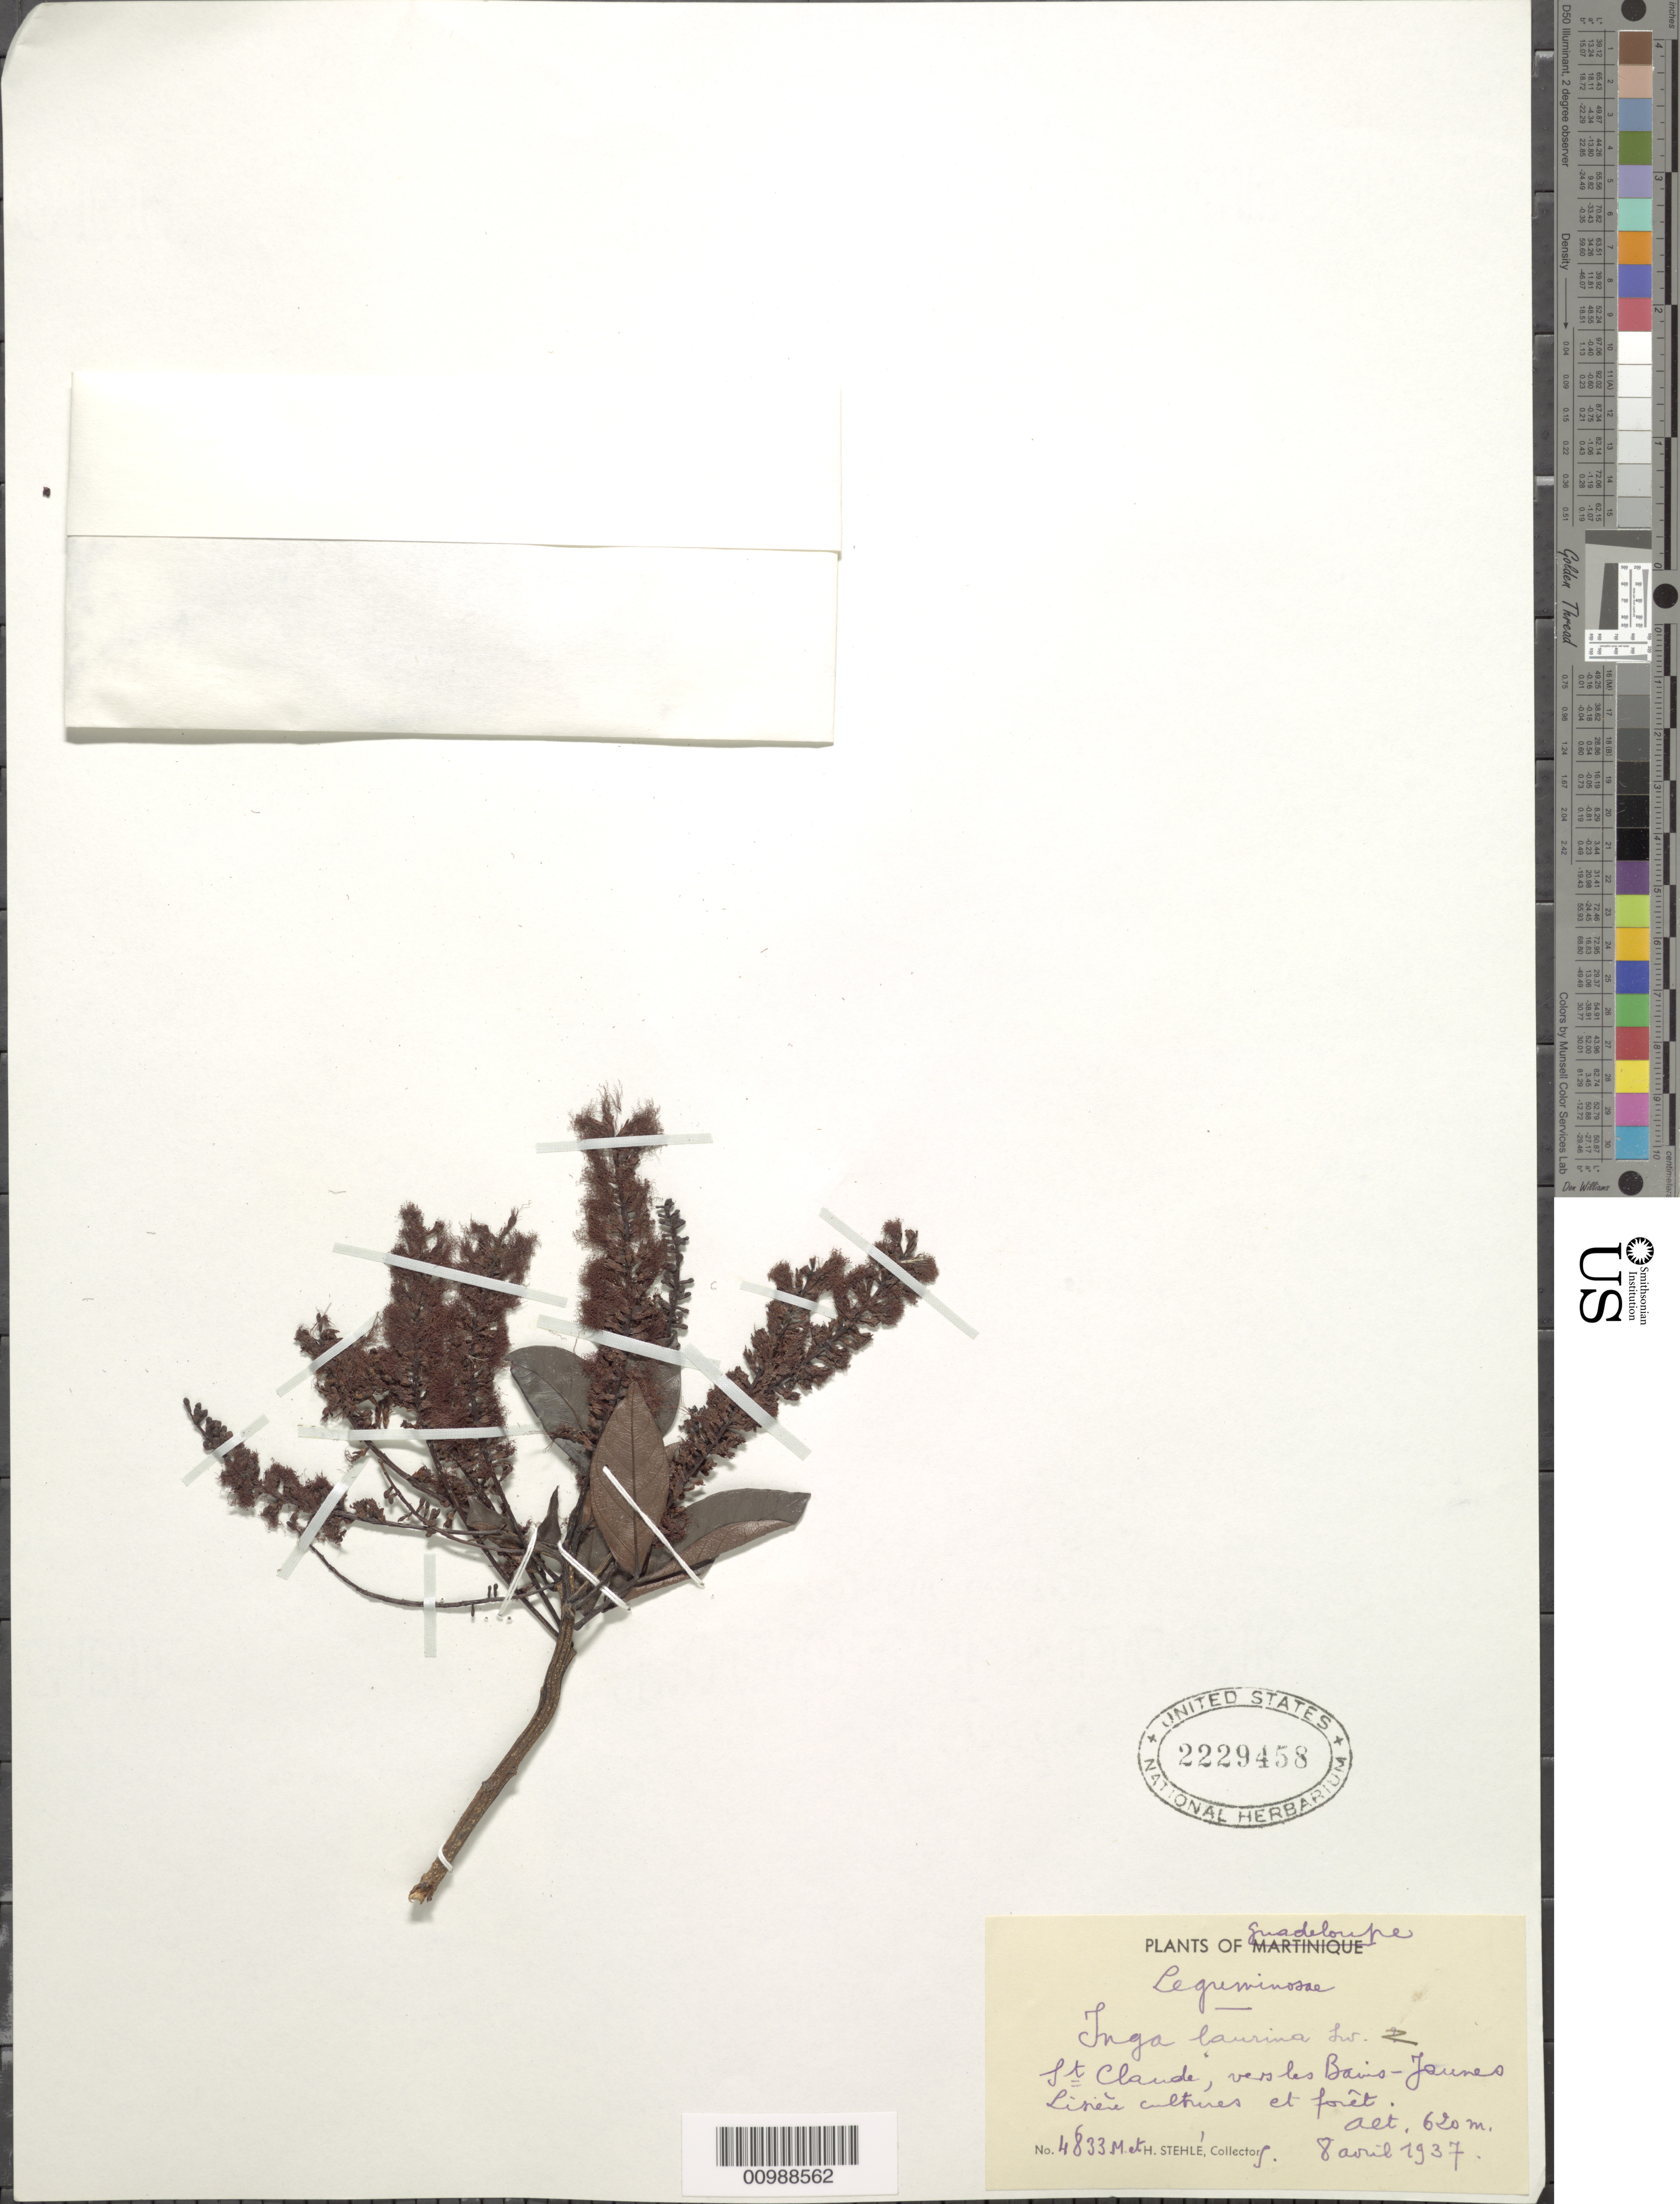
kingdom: Plantae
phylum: Tracheophyta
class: Magnoliopsida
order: Fabales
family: Fabaceae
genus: Inga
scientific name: Inga laurina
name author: (Sw.) Willd.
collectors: H. Stehlé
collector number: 4833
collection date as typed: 07 Apr 1937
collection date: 1937-04-07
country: Guadeloupe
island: Basse Terre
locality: St. Claude, towards Bains-Jaunes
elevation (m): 620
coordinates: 0 N, 0 E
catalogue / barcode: US 2229458